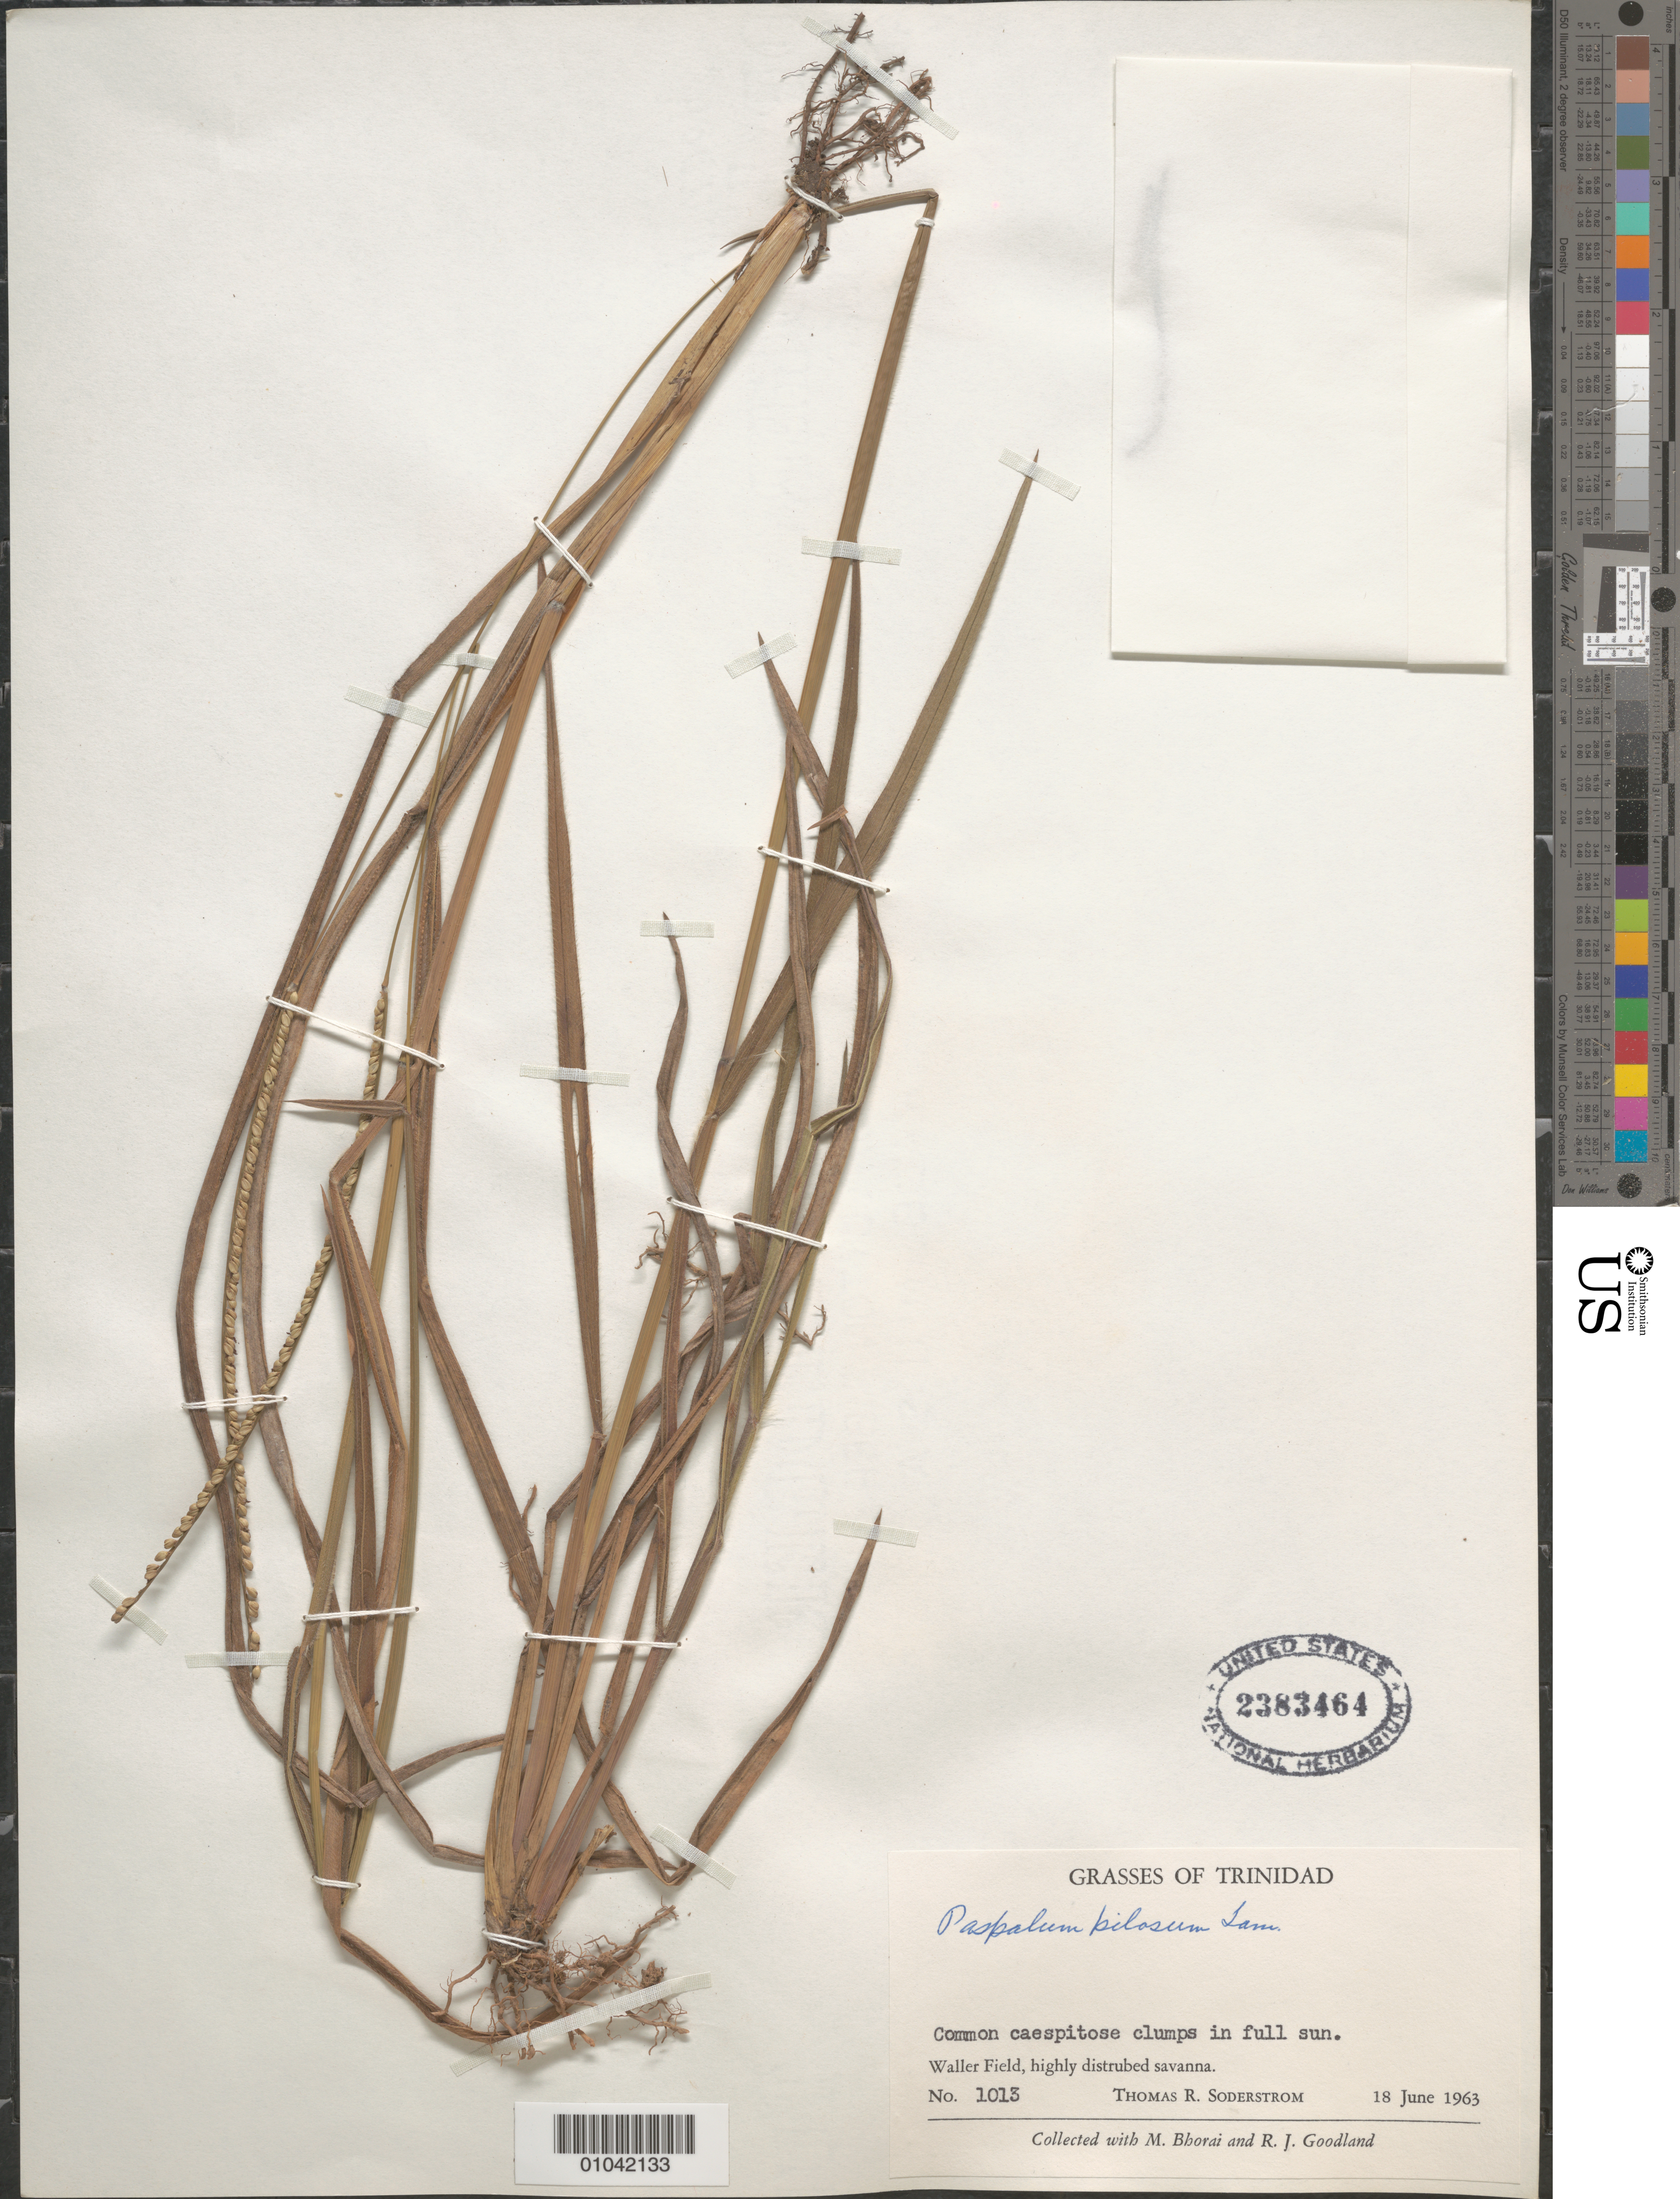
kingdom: Plantae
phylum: Tracheophyta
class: Liliopsida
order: Poales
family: Poaceae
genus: Paspalum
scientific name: Paspalum pilosum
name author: Lam.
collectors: T. R. Soderstrom, M. Bhorai & R. Goodland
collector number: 1013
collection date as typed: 18 Jun 1963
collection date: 1963-06-18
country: Trinidad and Tobago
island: Trinidad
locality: Waller Field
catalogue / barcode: US 2383464